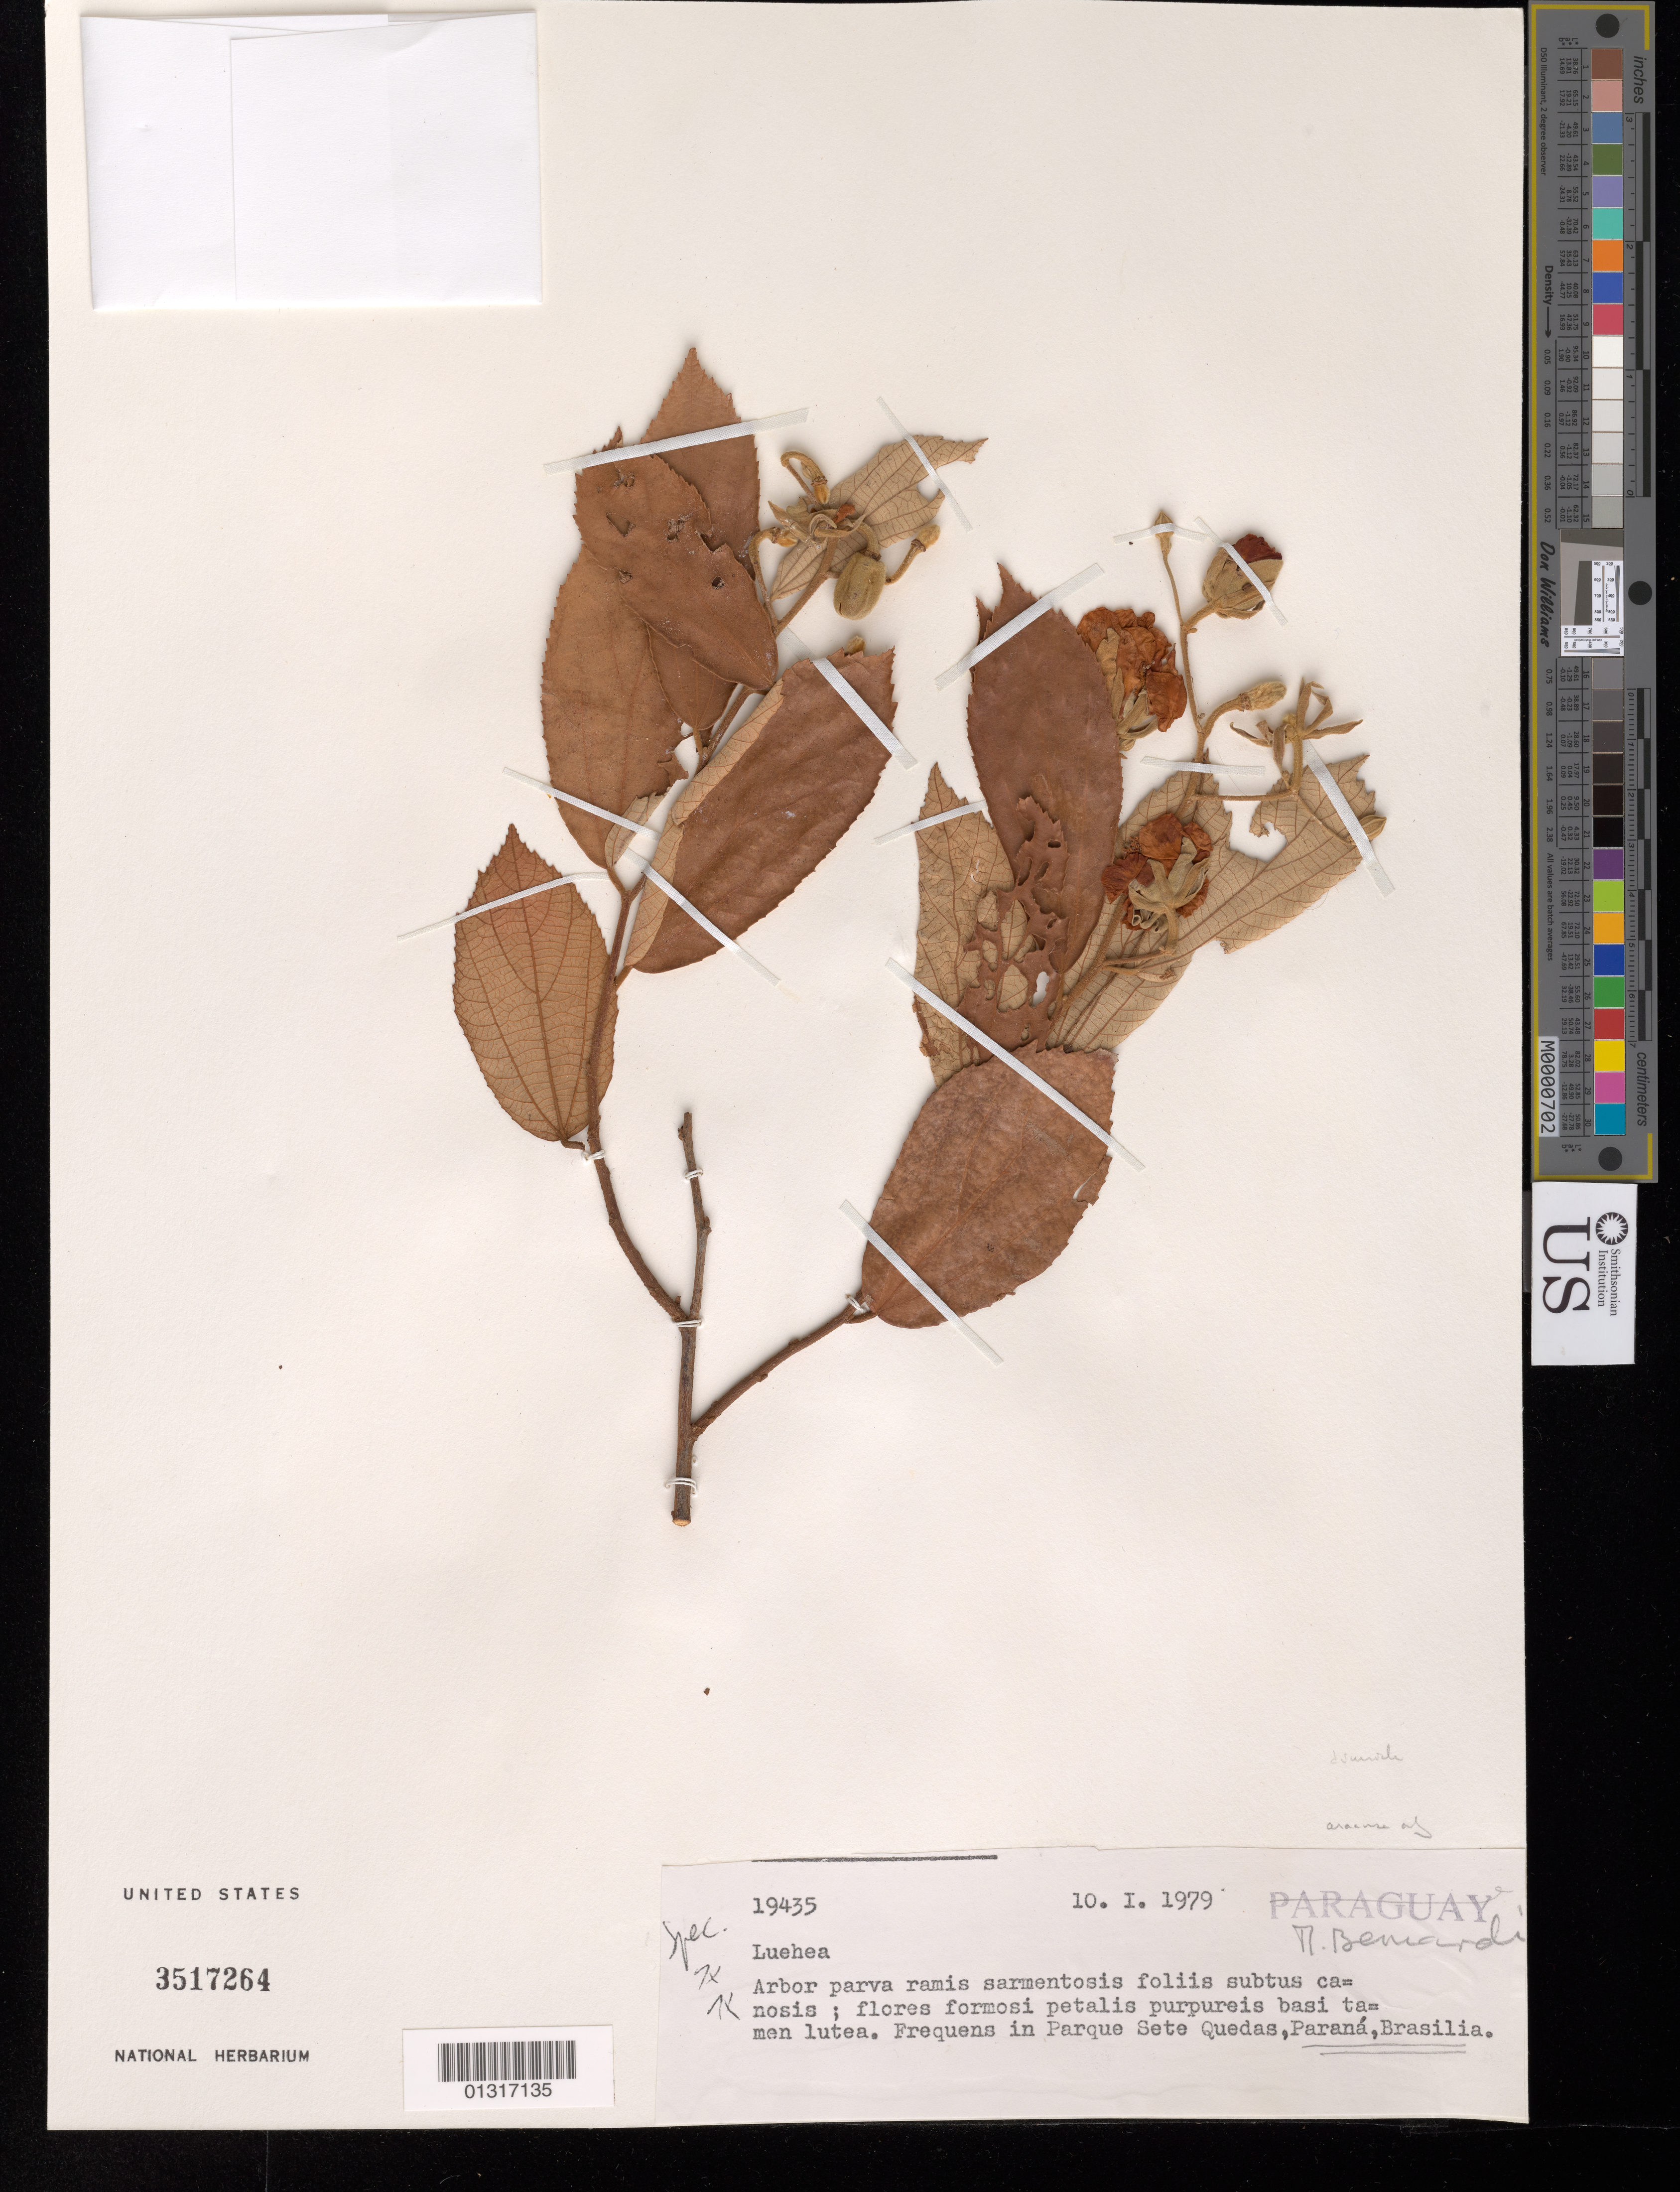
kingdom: Plantae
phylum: Tracheophyta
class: Magnoliopsida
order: Malvales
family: Malvaceae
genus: Luehea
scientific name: Luehea sp.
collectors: M. Bernardi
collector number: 19435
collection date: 1979-01-10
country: Brazil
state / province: Paraná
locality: Brasilia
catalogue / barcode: US 3517264